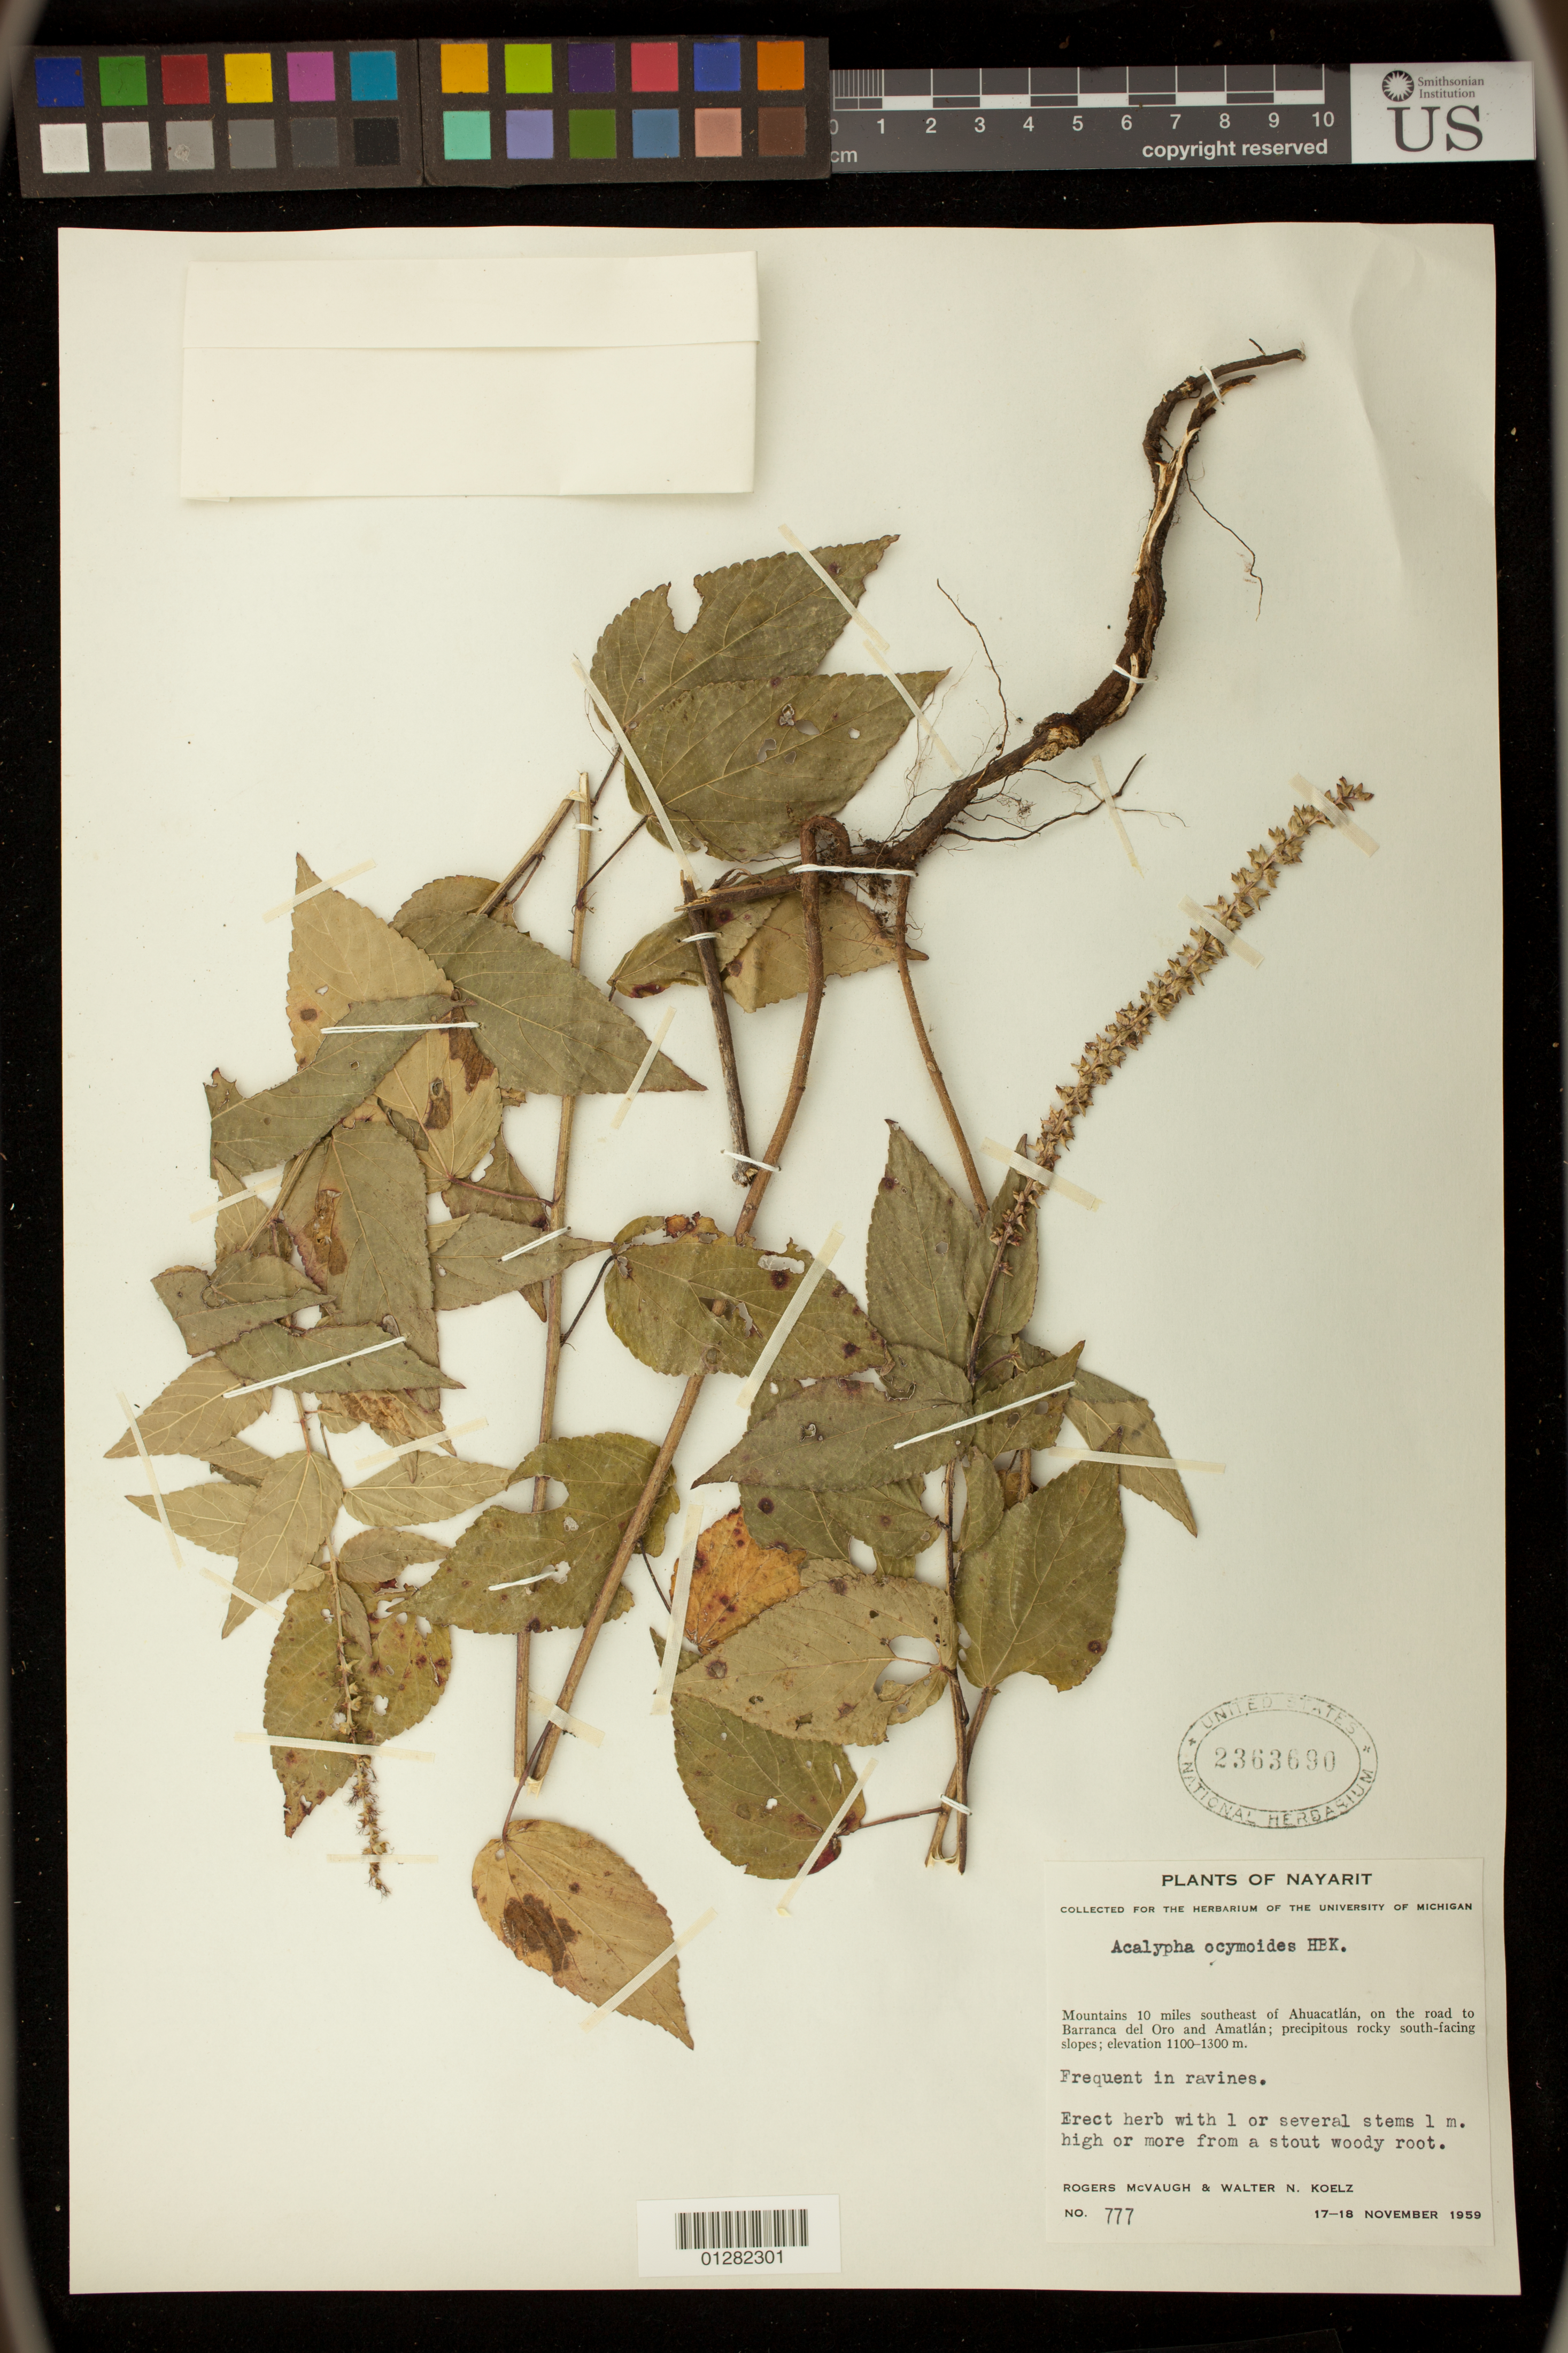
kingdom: Plantae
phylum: Tracheophyta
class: Magnoliopsida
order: Malpighiales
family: Euphorbiaceae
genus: Acalypha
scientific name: Acalypha ocymoides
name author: Kunth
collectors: J. N. Rose, J. H. Painter & J. S. Rose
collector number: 777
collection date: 1959-11-17/1959-11-18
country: Mexico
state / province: Nayarit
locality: Mountains 10 miles southeast of Ahuacatlan, on the road to Barranca del Oro and Amatlan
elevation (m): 1100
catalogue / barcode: US 2363690